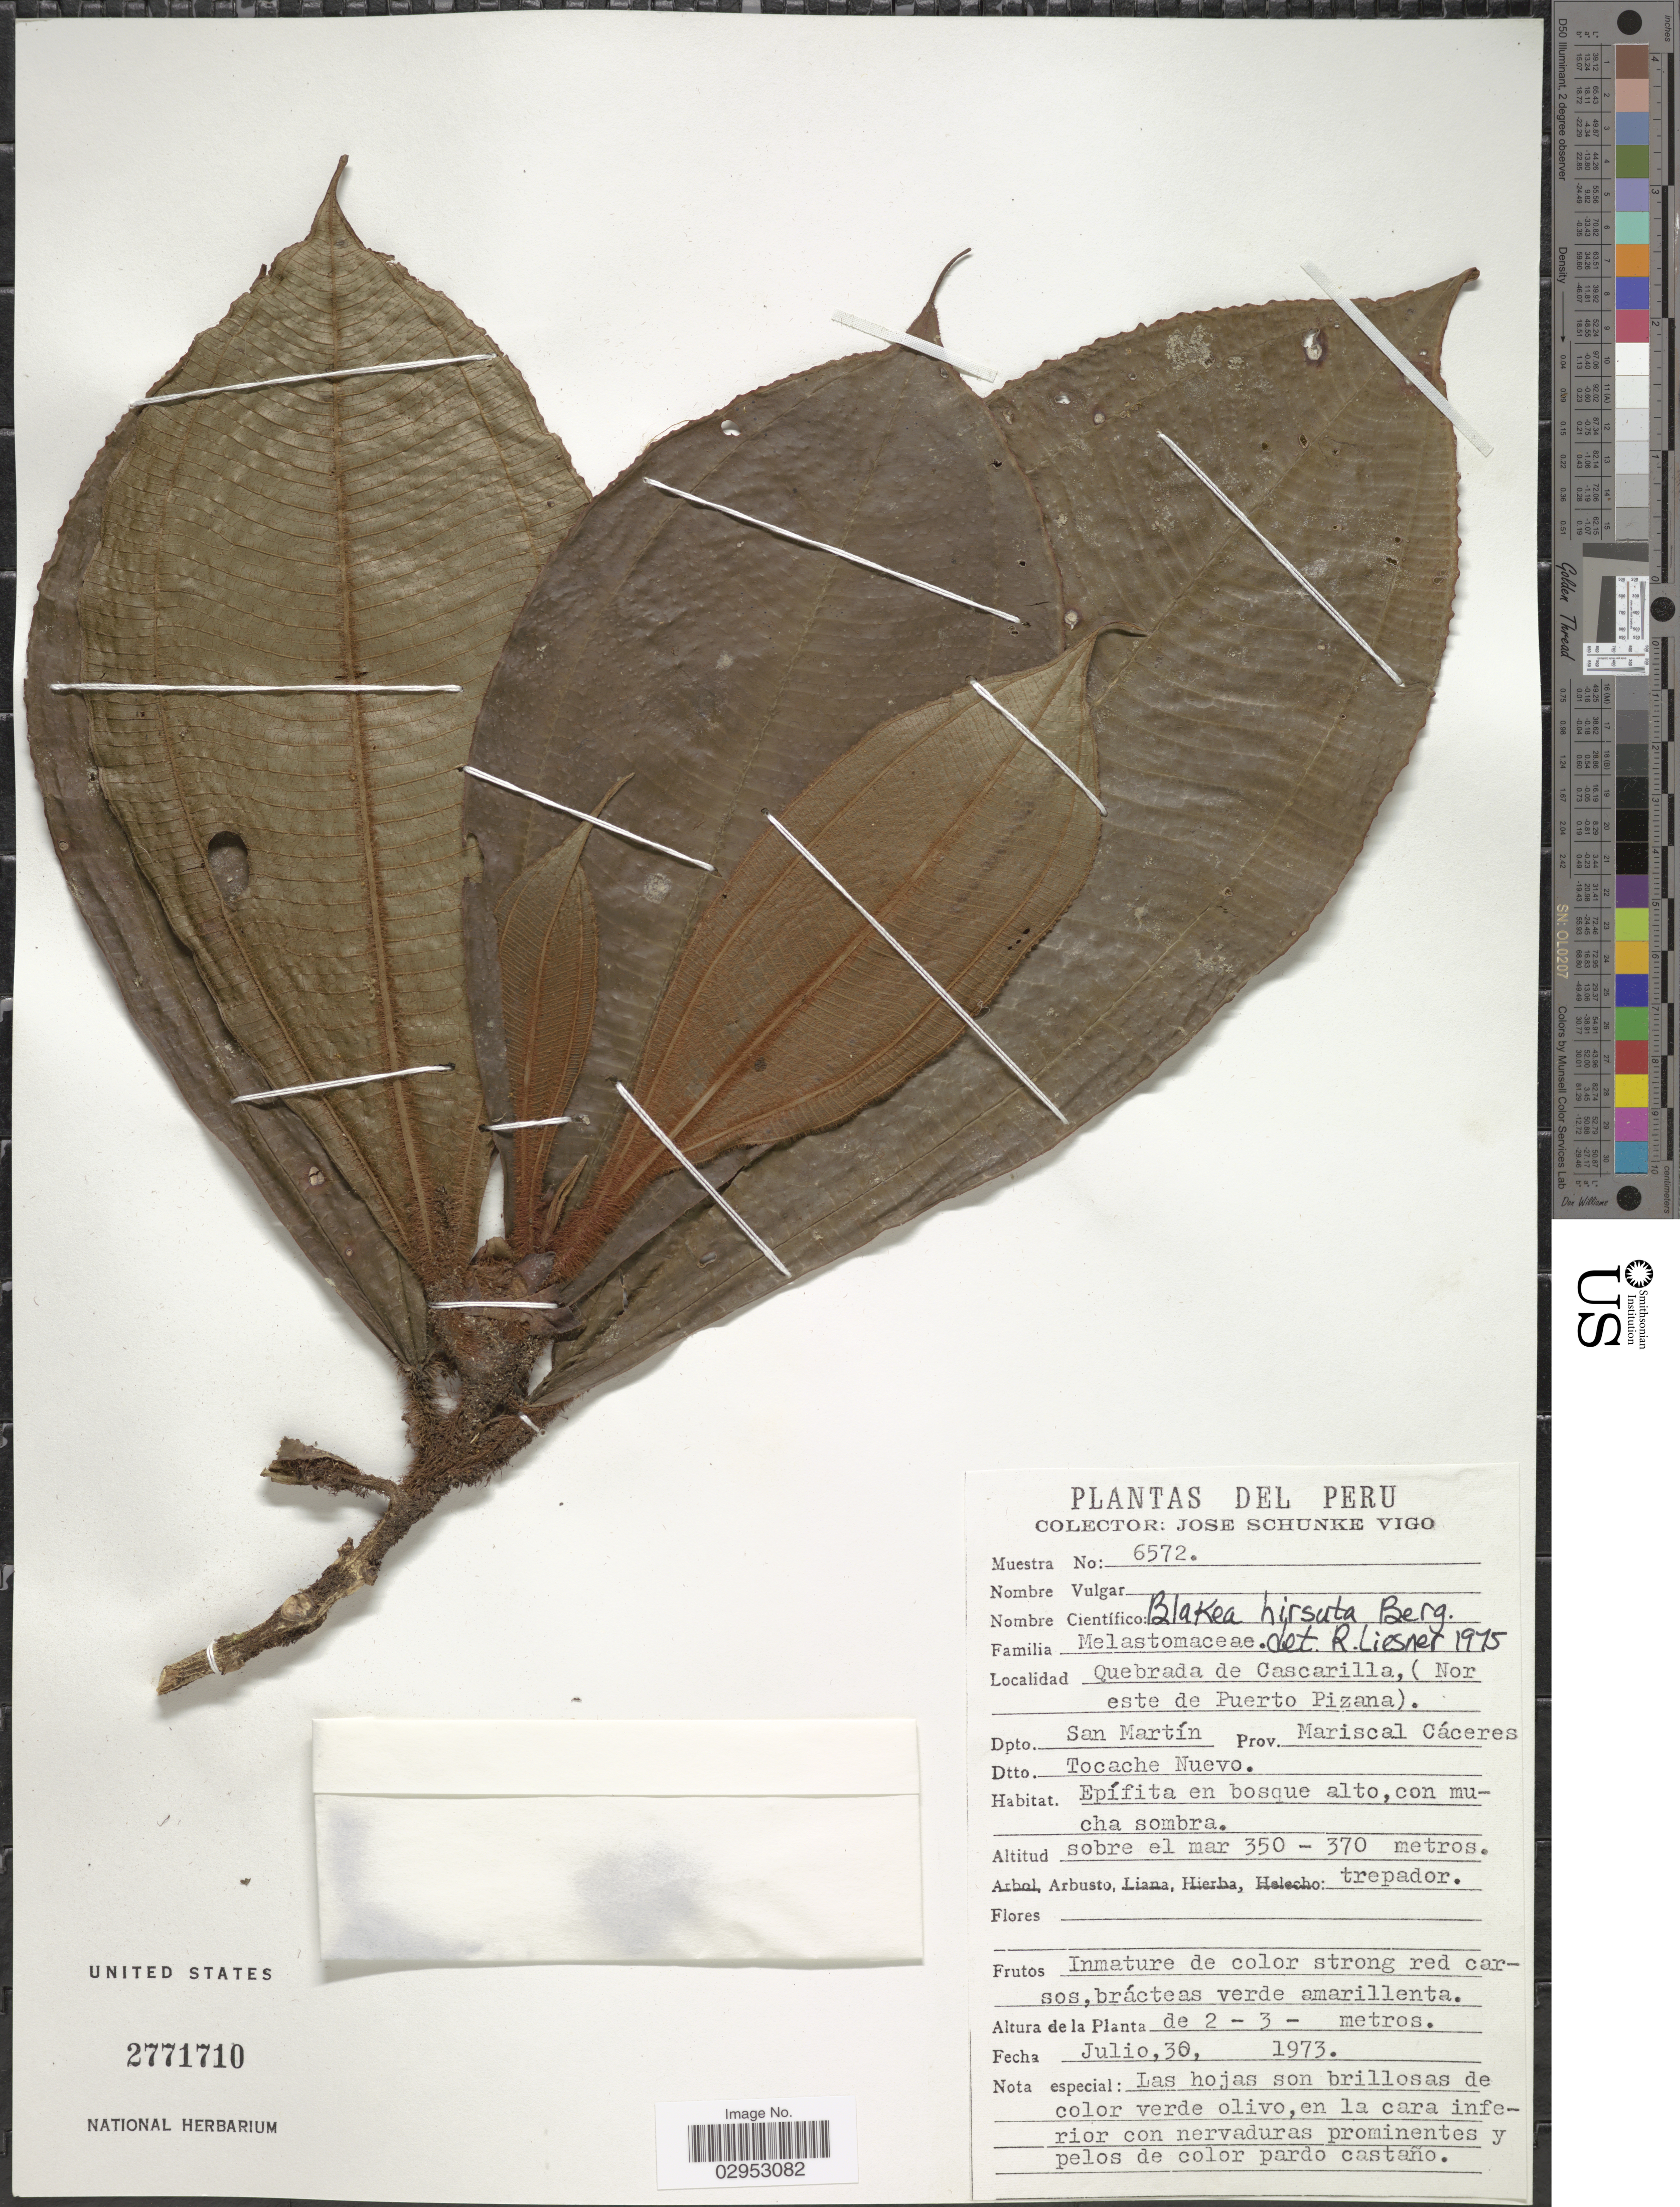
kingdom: Plantae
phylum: Tracheophyta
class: Magnoliopsida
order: Myrtales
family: Melastomataceae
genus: Blakea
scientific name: Blakea hirsuta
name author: O. Berg ex Triana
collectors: J. Schunke Vigo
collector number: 6572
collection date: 1973-07-30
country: Peru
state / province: San Martín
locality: Quebrada de Cascarilla, (Noreste de Puerto Pizana). Dpto. San Martín Prov. Mariscal Cáceres. Dtto. Tocache Nuevo.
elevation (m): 350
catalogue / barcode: US 2771710